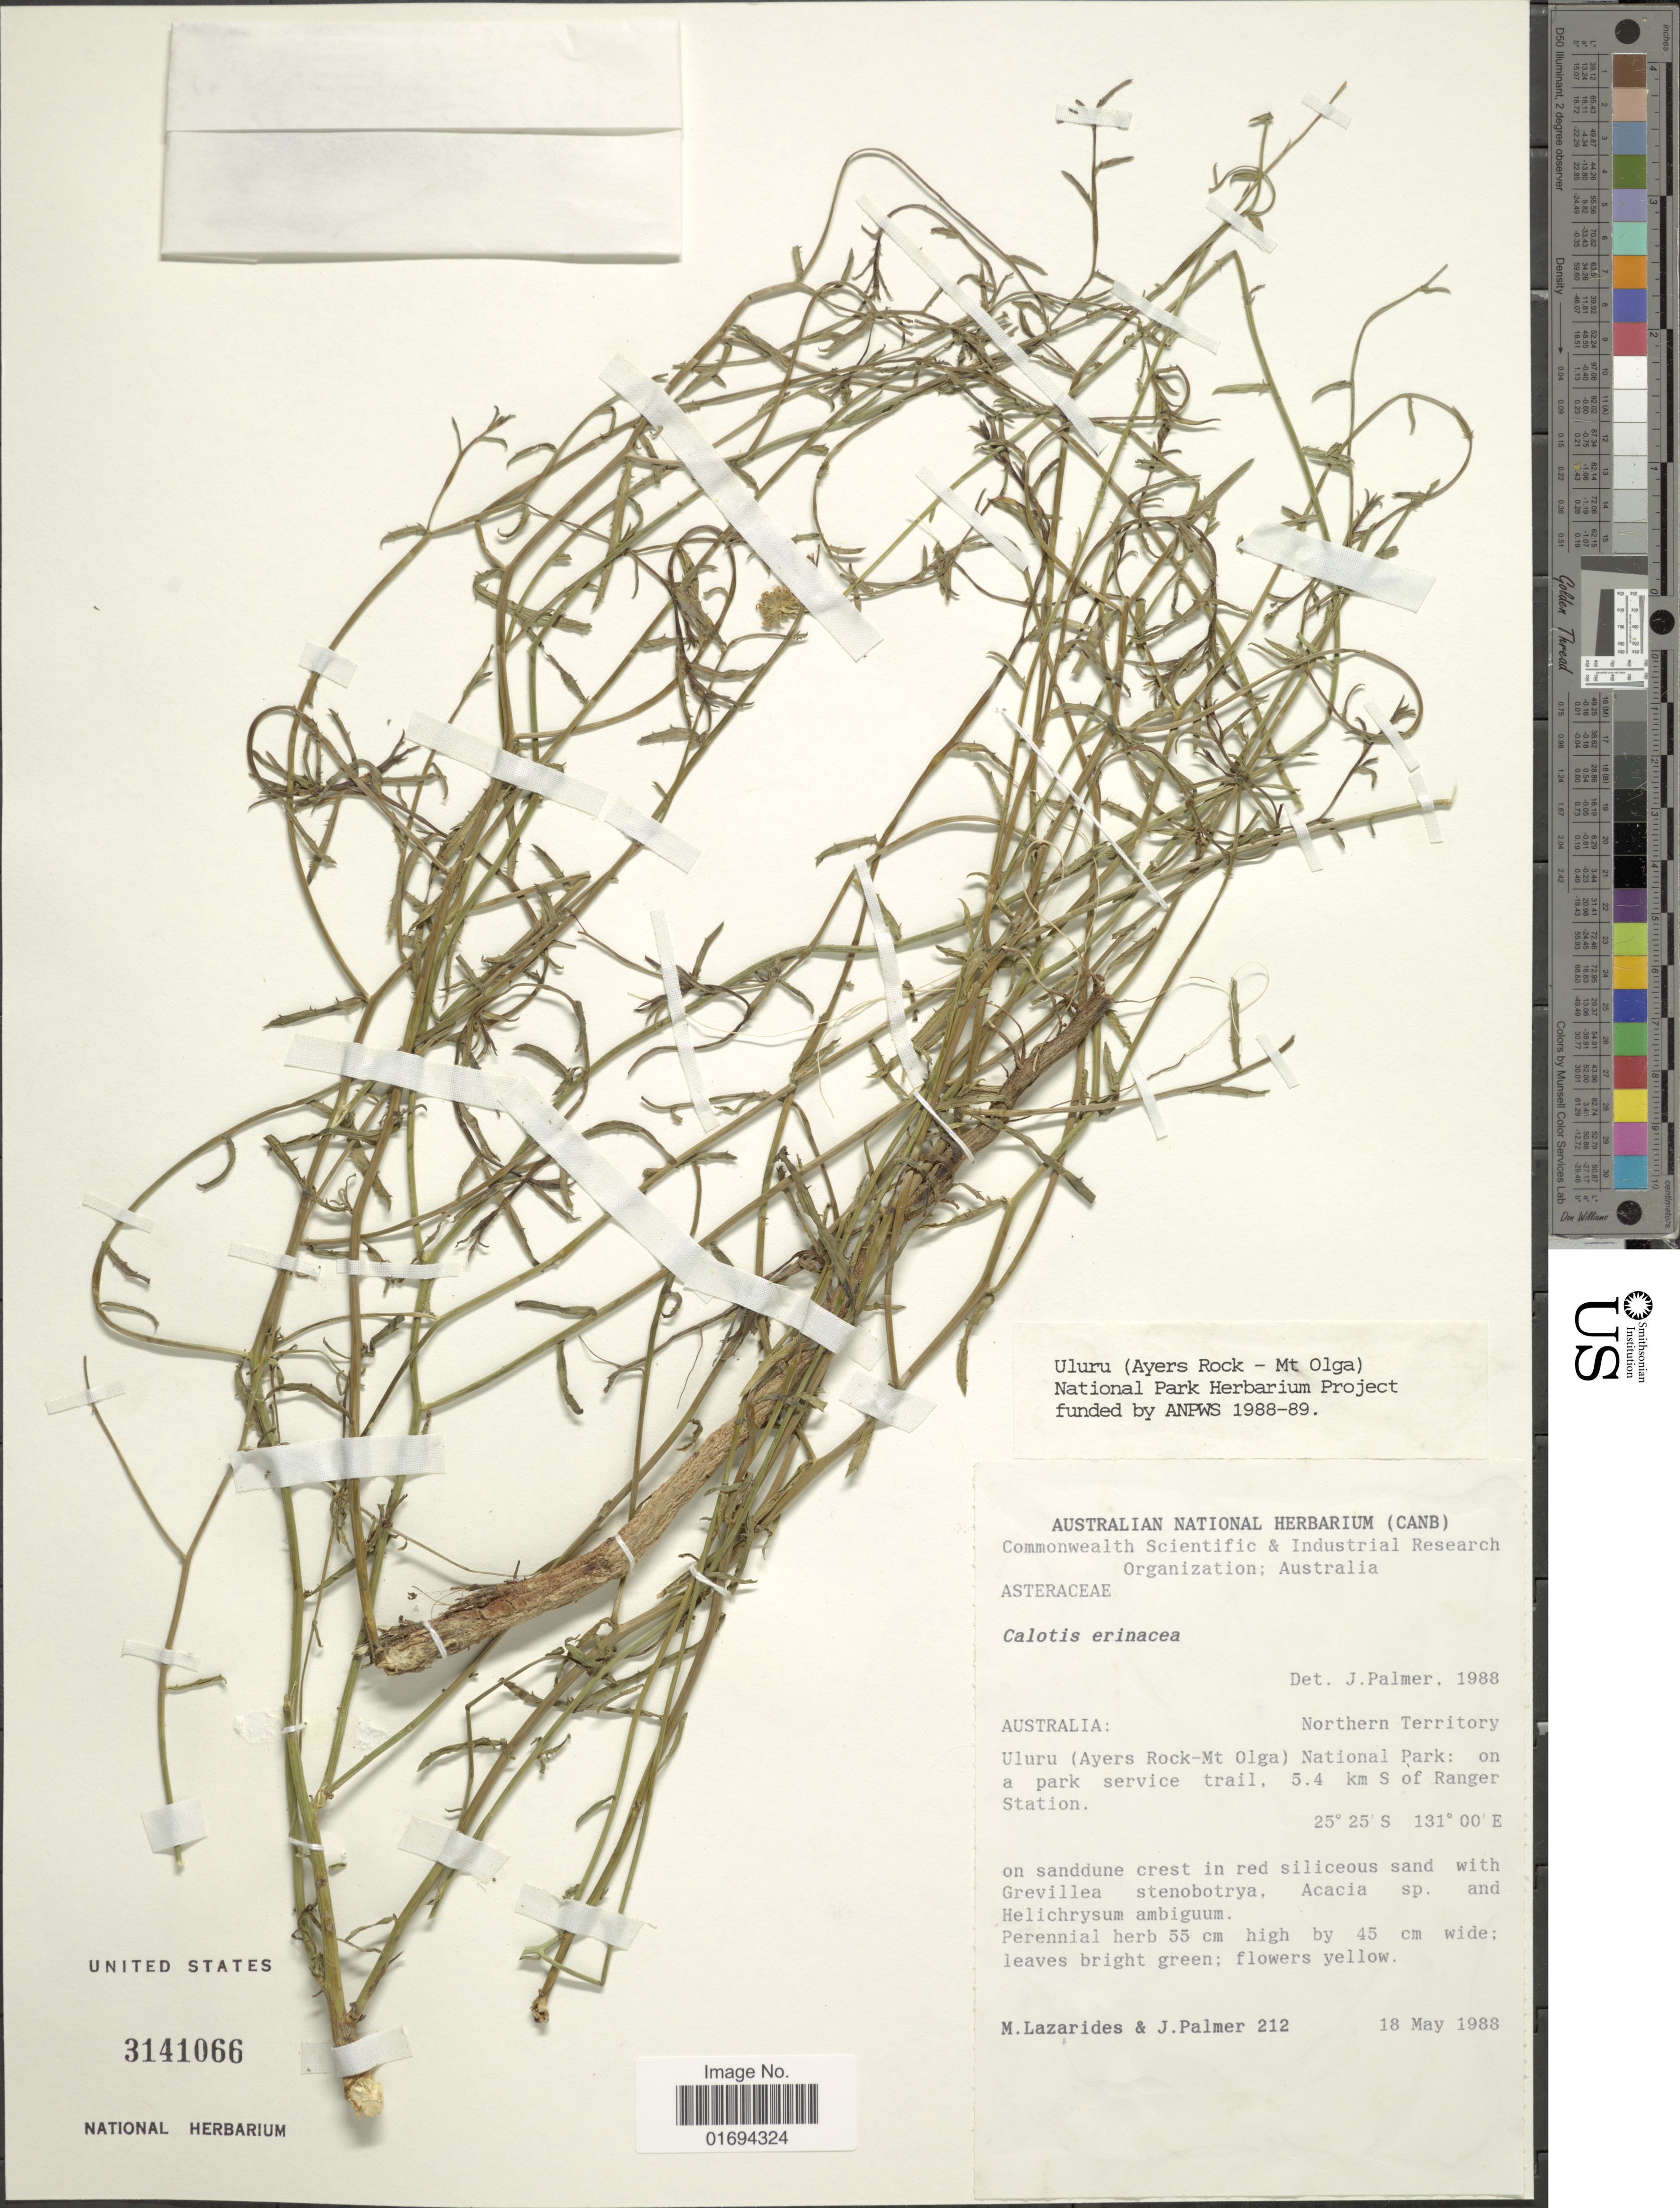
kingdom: Plantae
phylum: Tracheophyta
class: Magnoliopsida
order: Asterales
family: Asteraceae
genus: Calotis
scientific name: Calotis erinacea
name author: Steetz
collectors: M. Lazarides & J. Palmer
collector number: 212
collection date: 1988-05-18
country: Australia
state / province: Northern Territory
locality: Northern Territory, Uluru (Ayers Rock-Mt Olga) National Park: on a park service trail, 5.4 km S of Ranger Station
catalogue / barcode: US 3141066